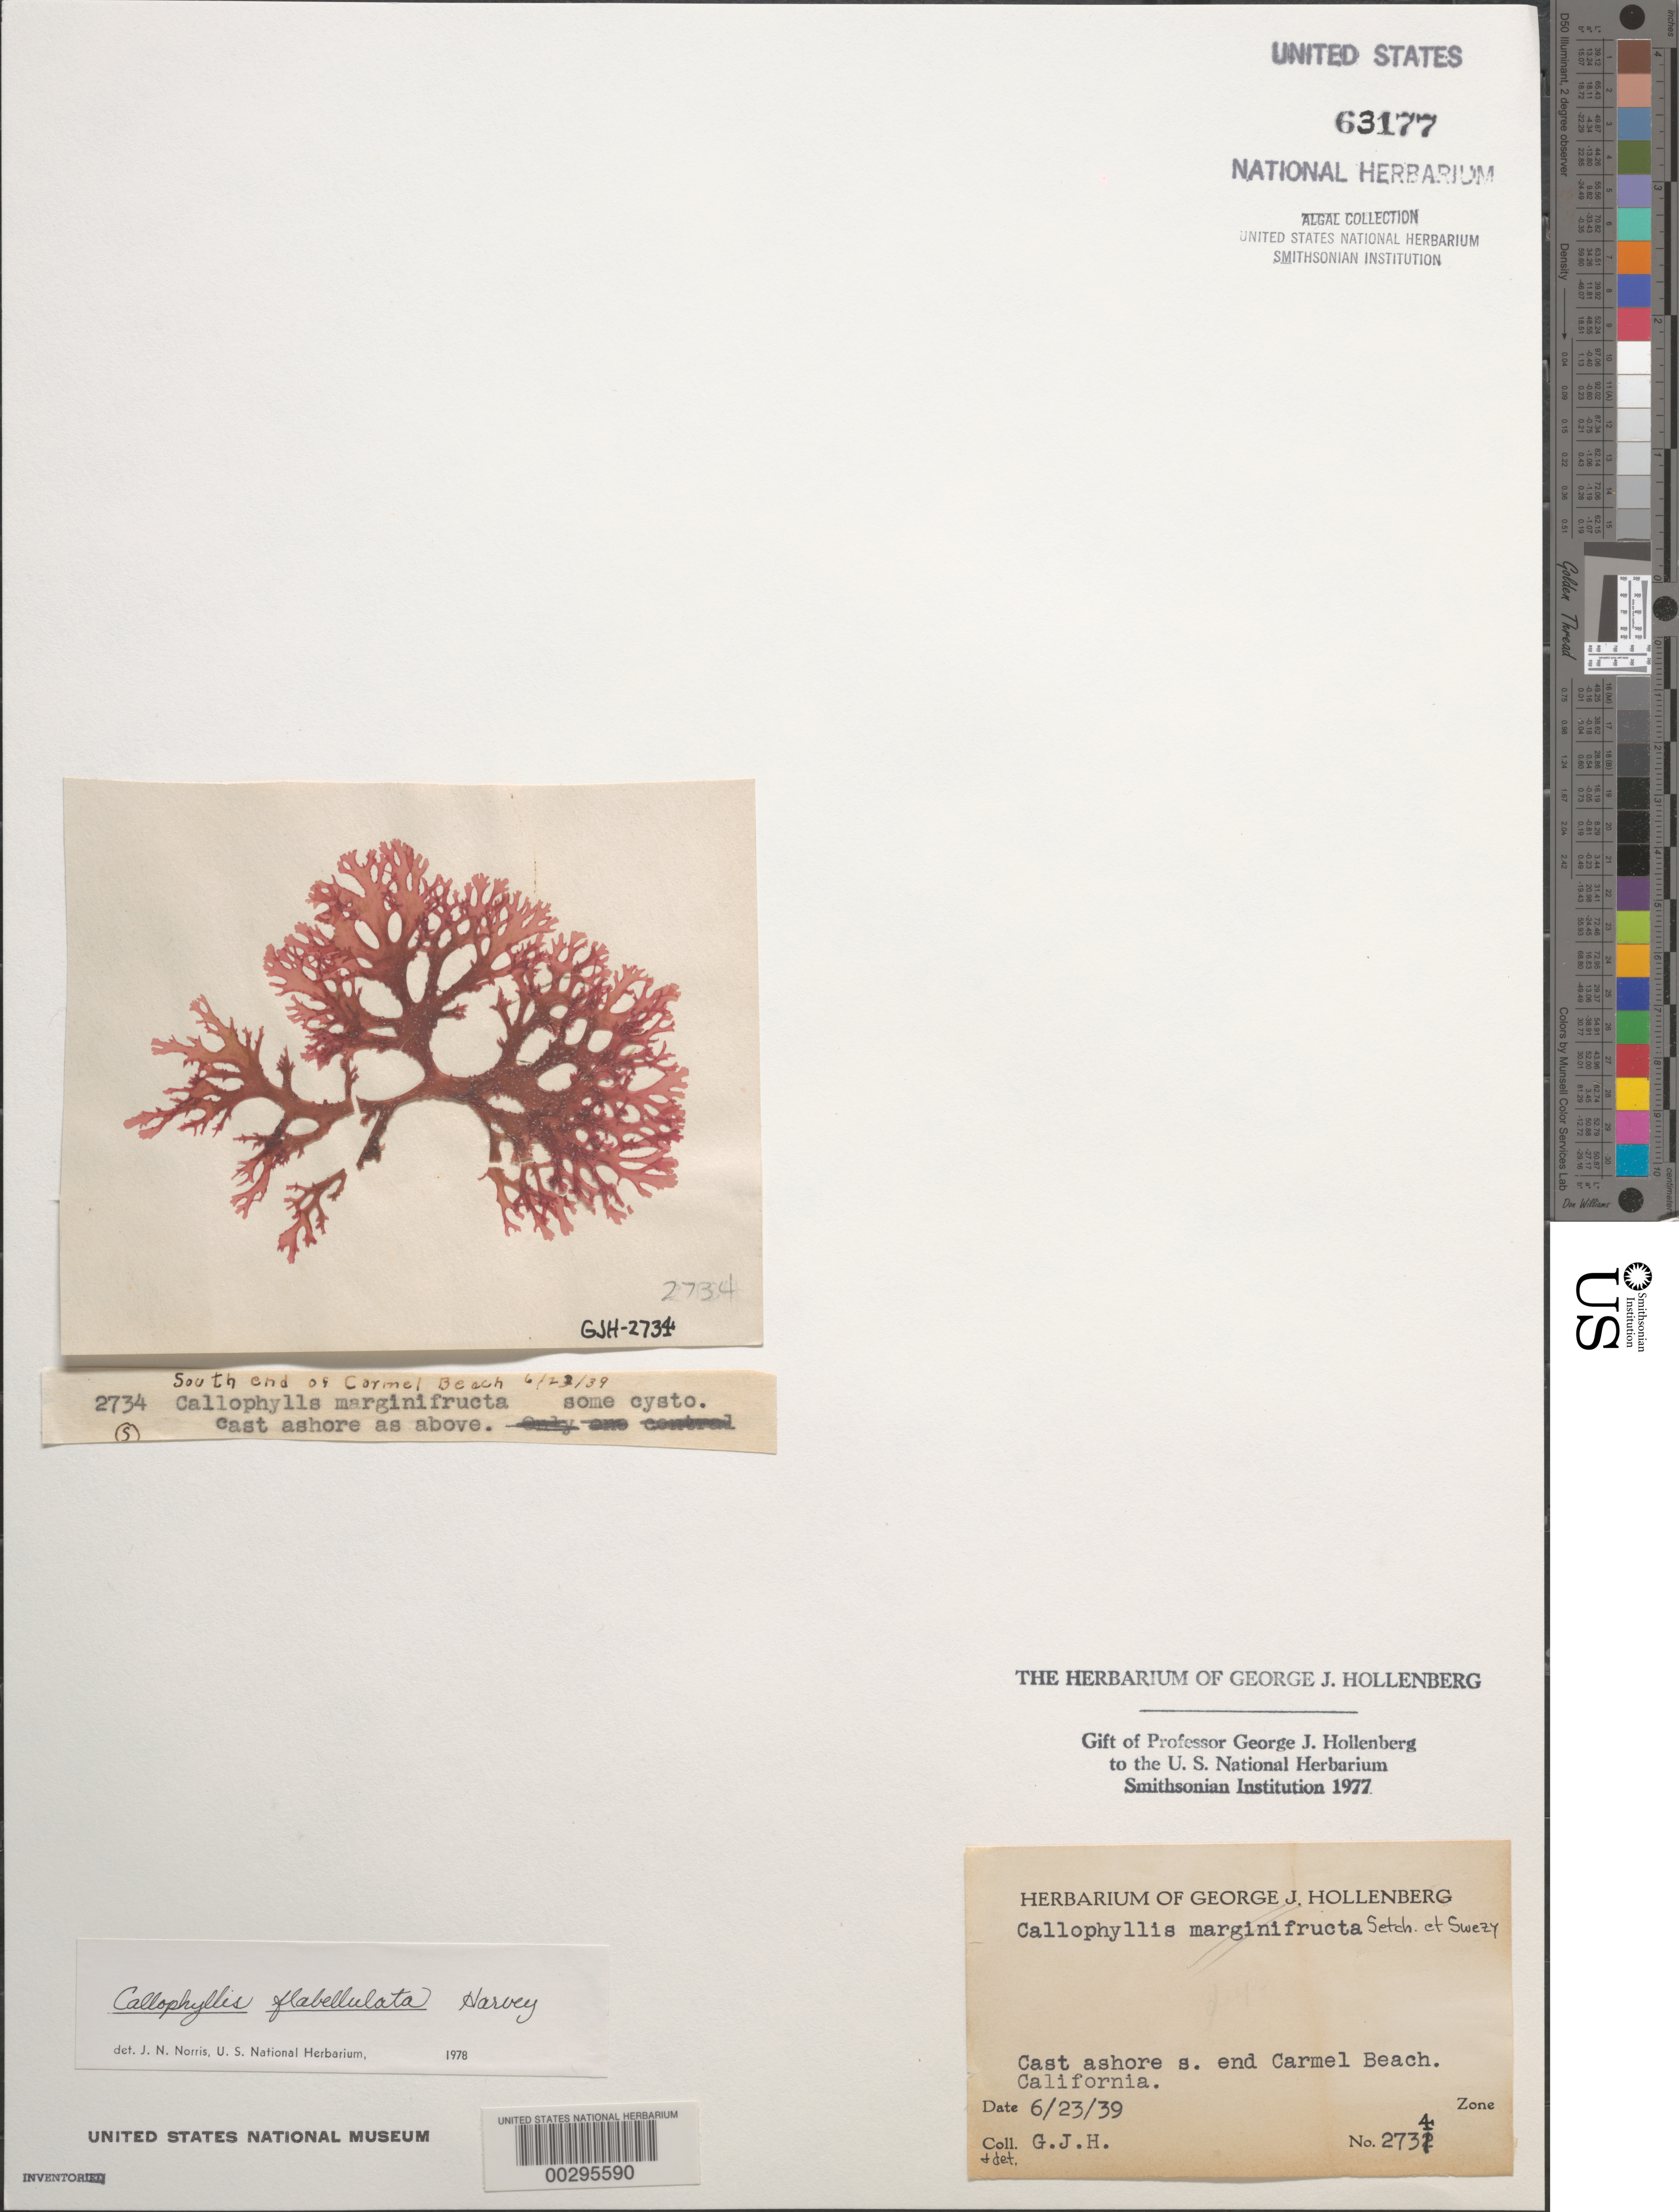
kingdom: Plantae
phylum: Rhodophyta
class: Florideophyceae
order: Gigartinales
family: Kallymeniaceae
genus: Callophyllis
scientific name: Callophyllis flabellulata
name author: Harv.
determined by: Norris, James N.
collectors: G. Hollenberg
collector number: GJH 2734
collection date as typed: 23 Jun 1939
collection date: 1939-06-23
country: United States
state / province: California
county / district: Monterey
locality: Carmel Beach, south end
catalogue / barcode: US 63177